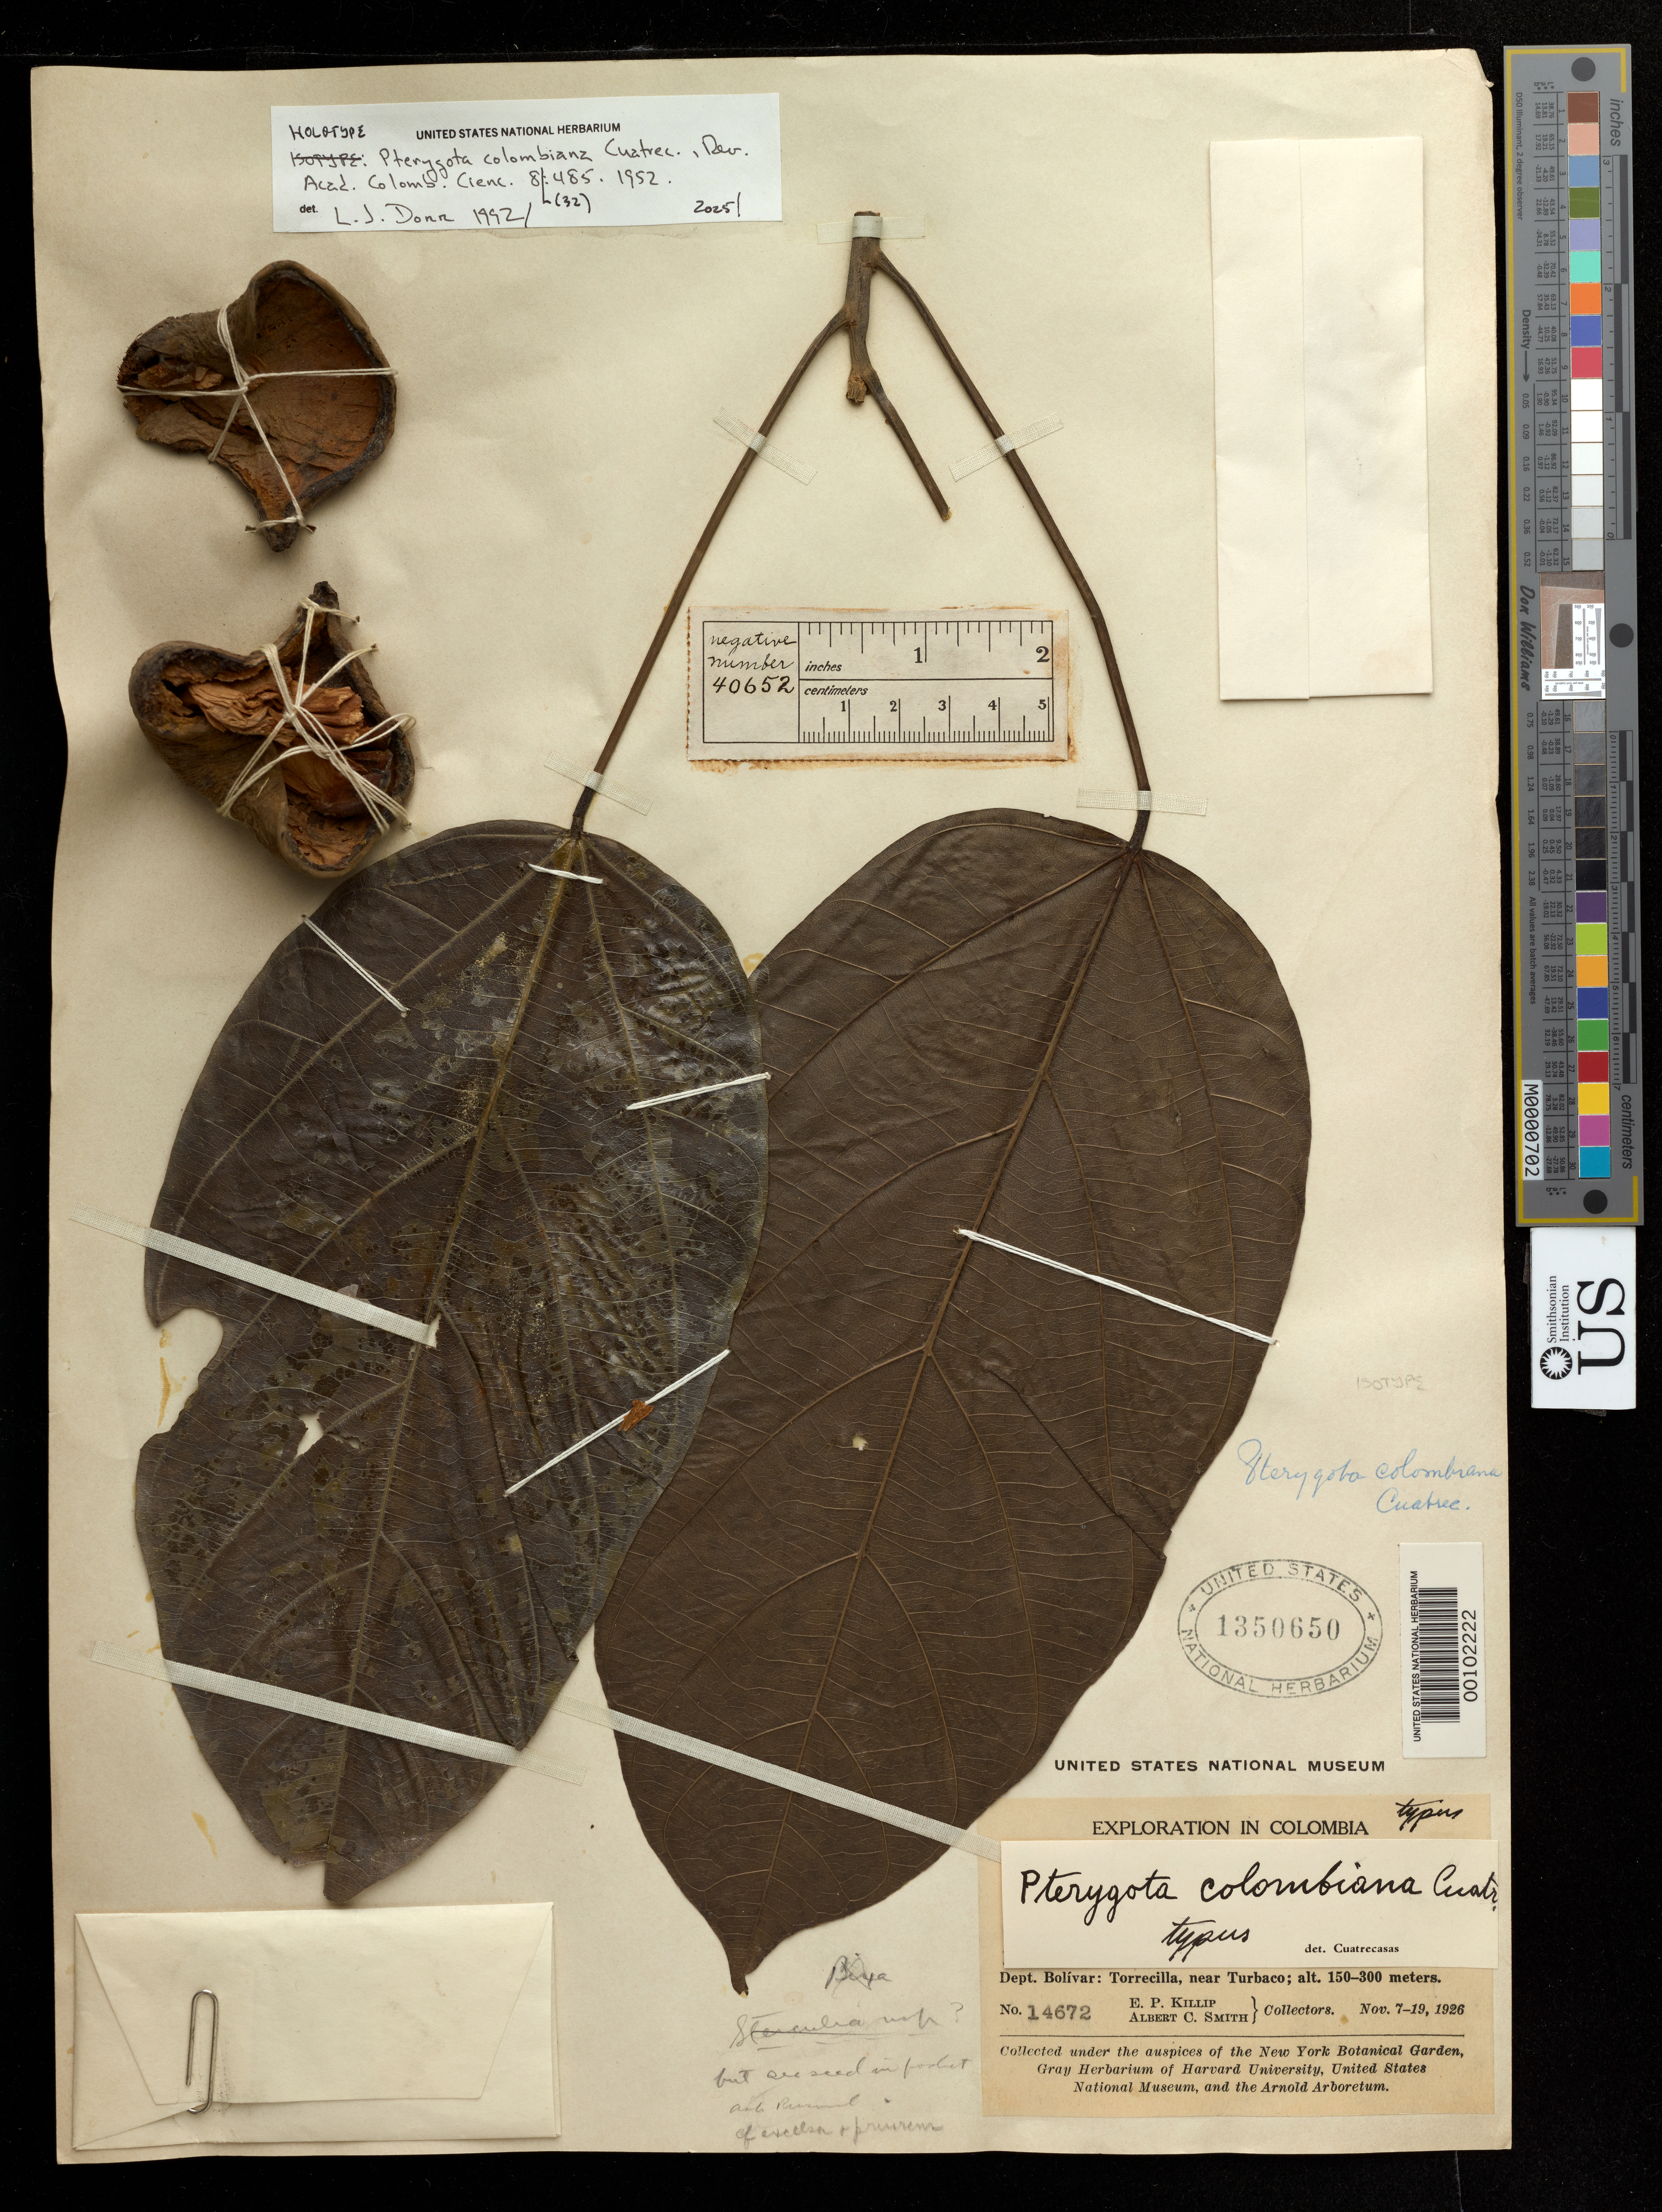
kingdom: Plantae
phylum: Tracheophyta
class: Magnoliopsida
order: Malvales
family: Malvaceae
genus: Pterygota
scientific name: Pterygota colombiana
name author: Cuatrec.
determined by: Dorr, Laurence J., Curator (BOT), Smithsonian Institution - National Museum of Natural History (UNITED STATES)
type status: Holotype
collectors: E. P. Killip & A. C. Smith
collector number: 14672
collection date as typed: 07 Nov 1926 to 19 Nov 1926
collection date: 1926-11-07/1926-11-19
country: Colombia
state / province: Bolívar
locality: Torrecilla, near Turbaco.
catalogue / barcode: US 1350650